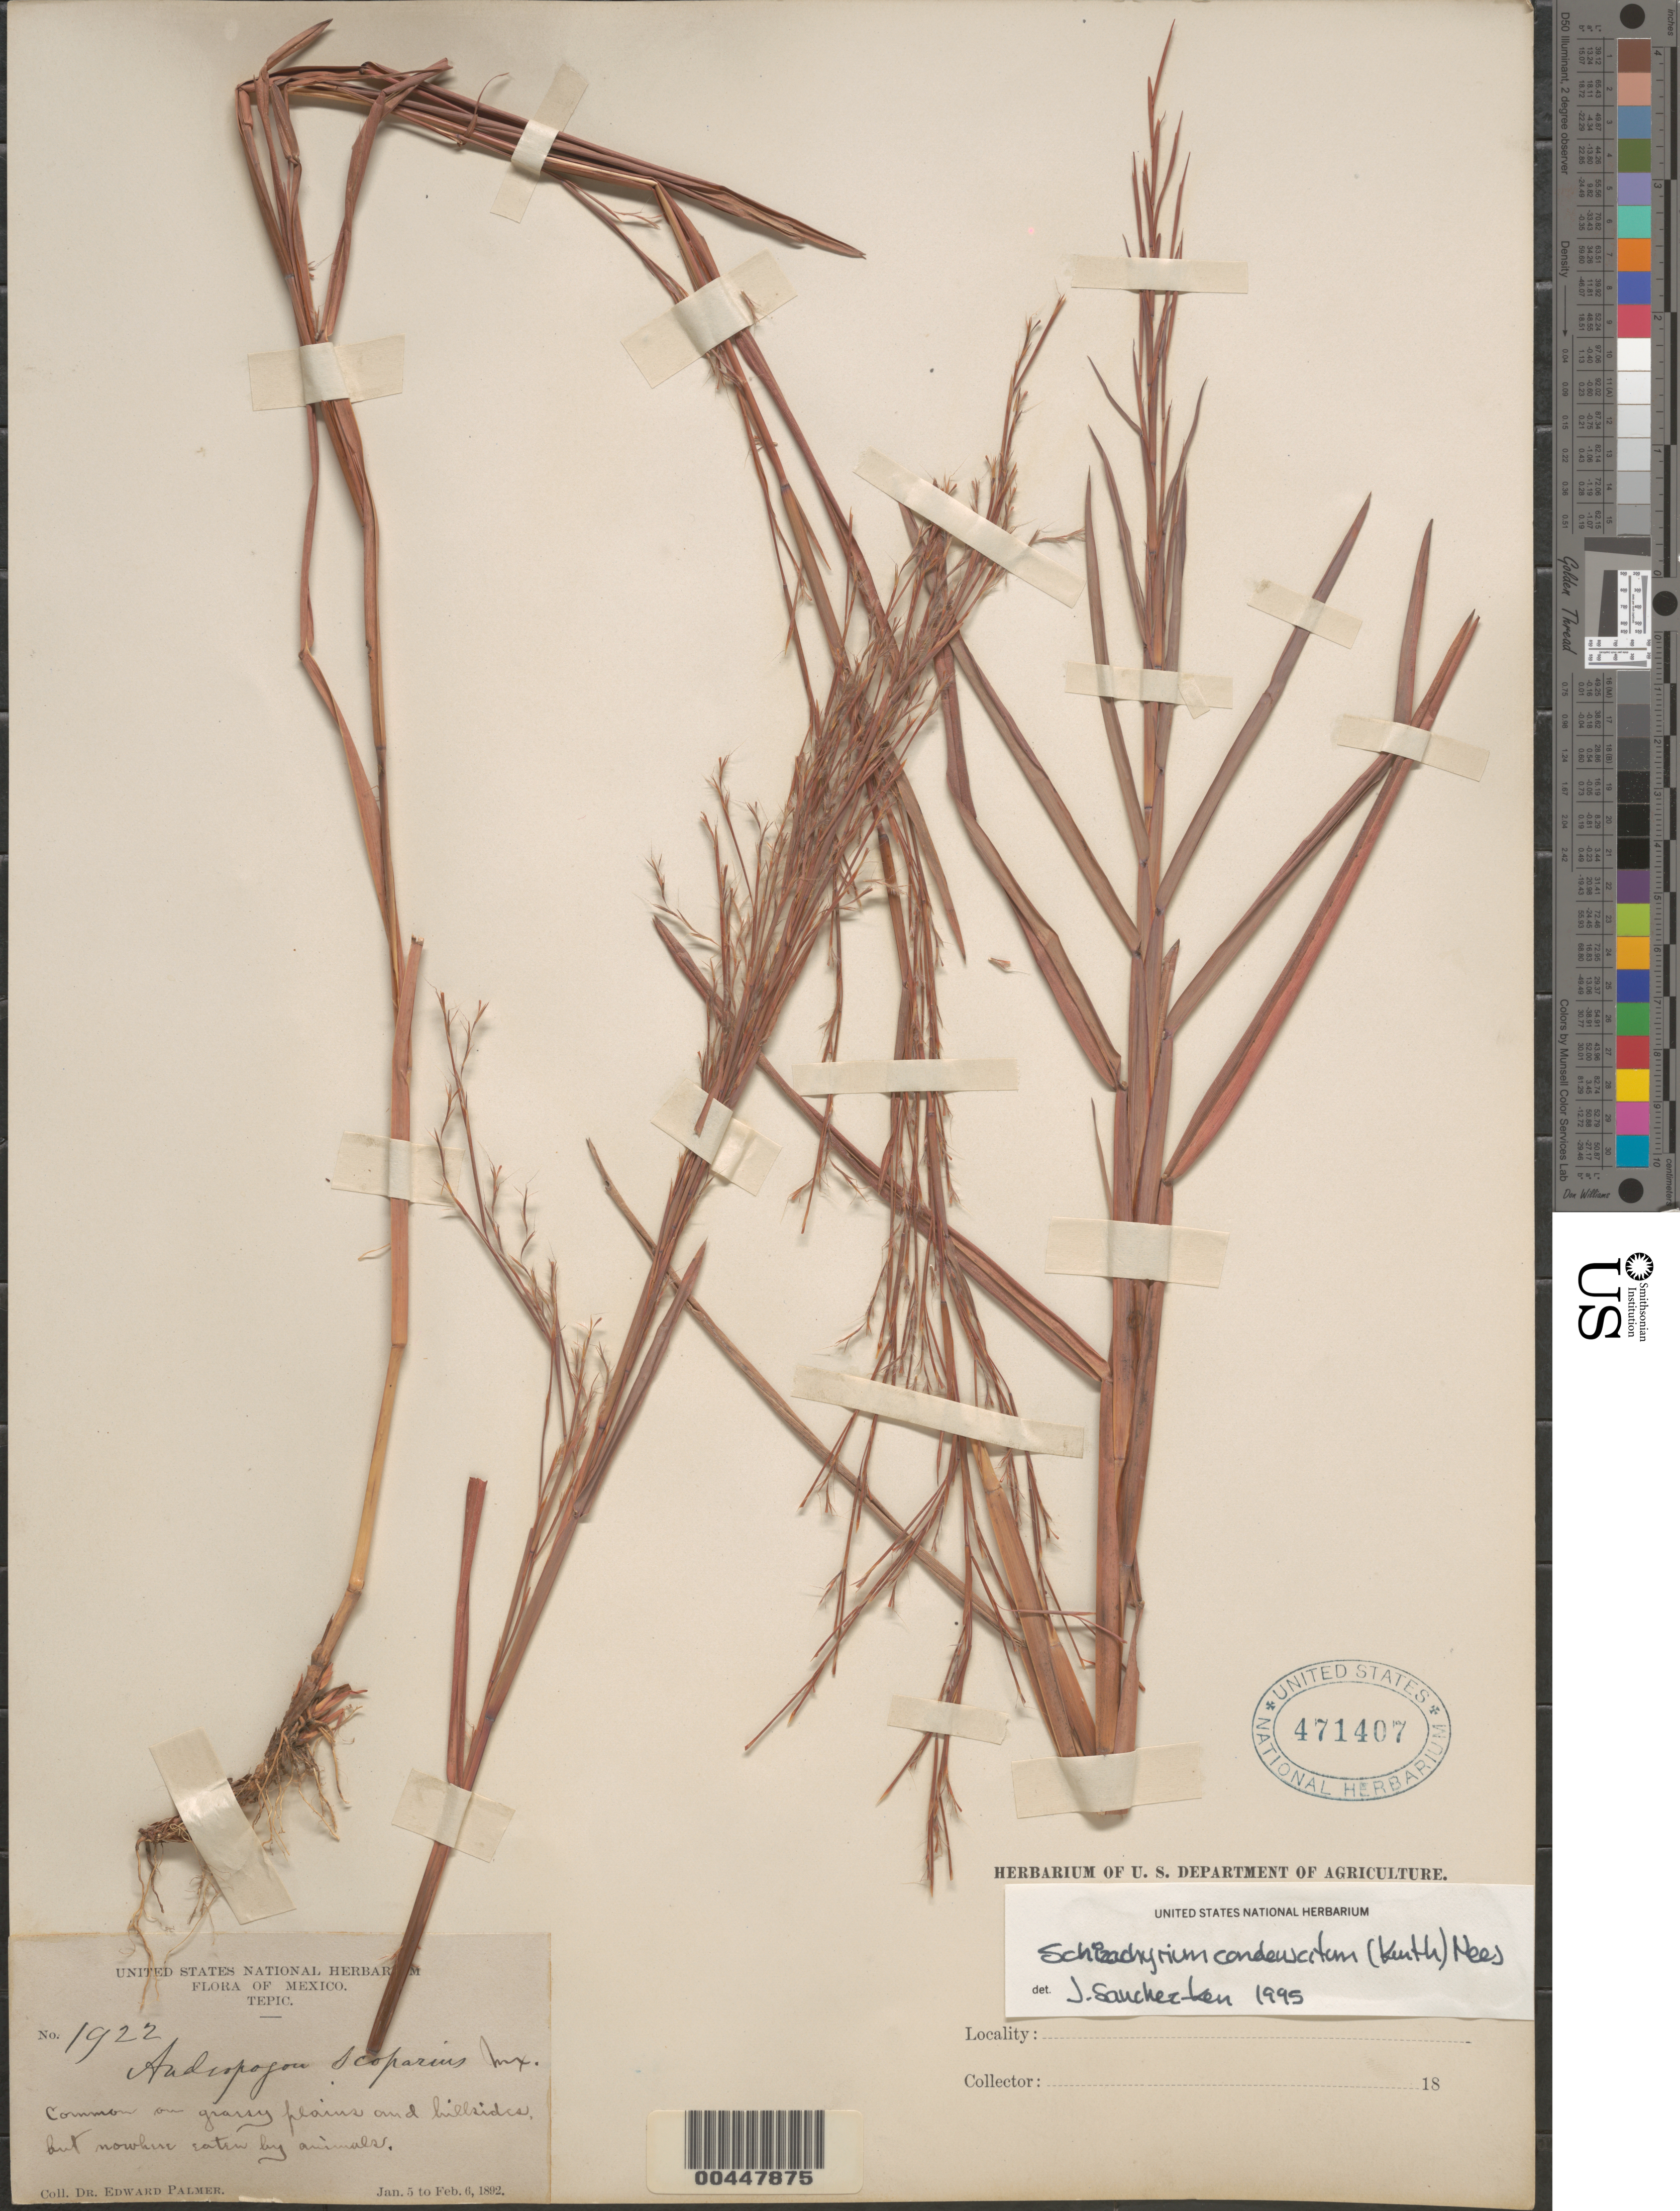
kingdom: Plantae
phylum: Tracheophyta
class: Liliopsida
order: Poales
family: Poaceae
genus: Schizachyrium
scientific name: Schizachyrium condensatum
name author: (Kunth) Nees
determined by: Sánchez-Ken, J. G.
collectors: E. Palmer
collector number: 1922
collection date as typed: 5 Jan 1892 to 6 Feb 1892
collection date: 1892-01-05/1892-02-06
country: Mexico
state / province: Nayarit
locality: Tepic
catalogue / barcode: US 471407